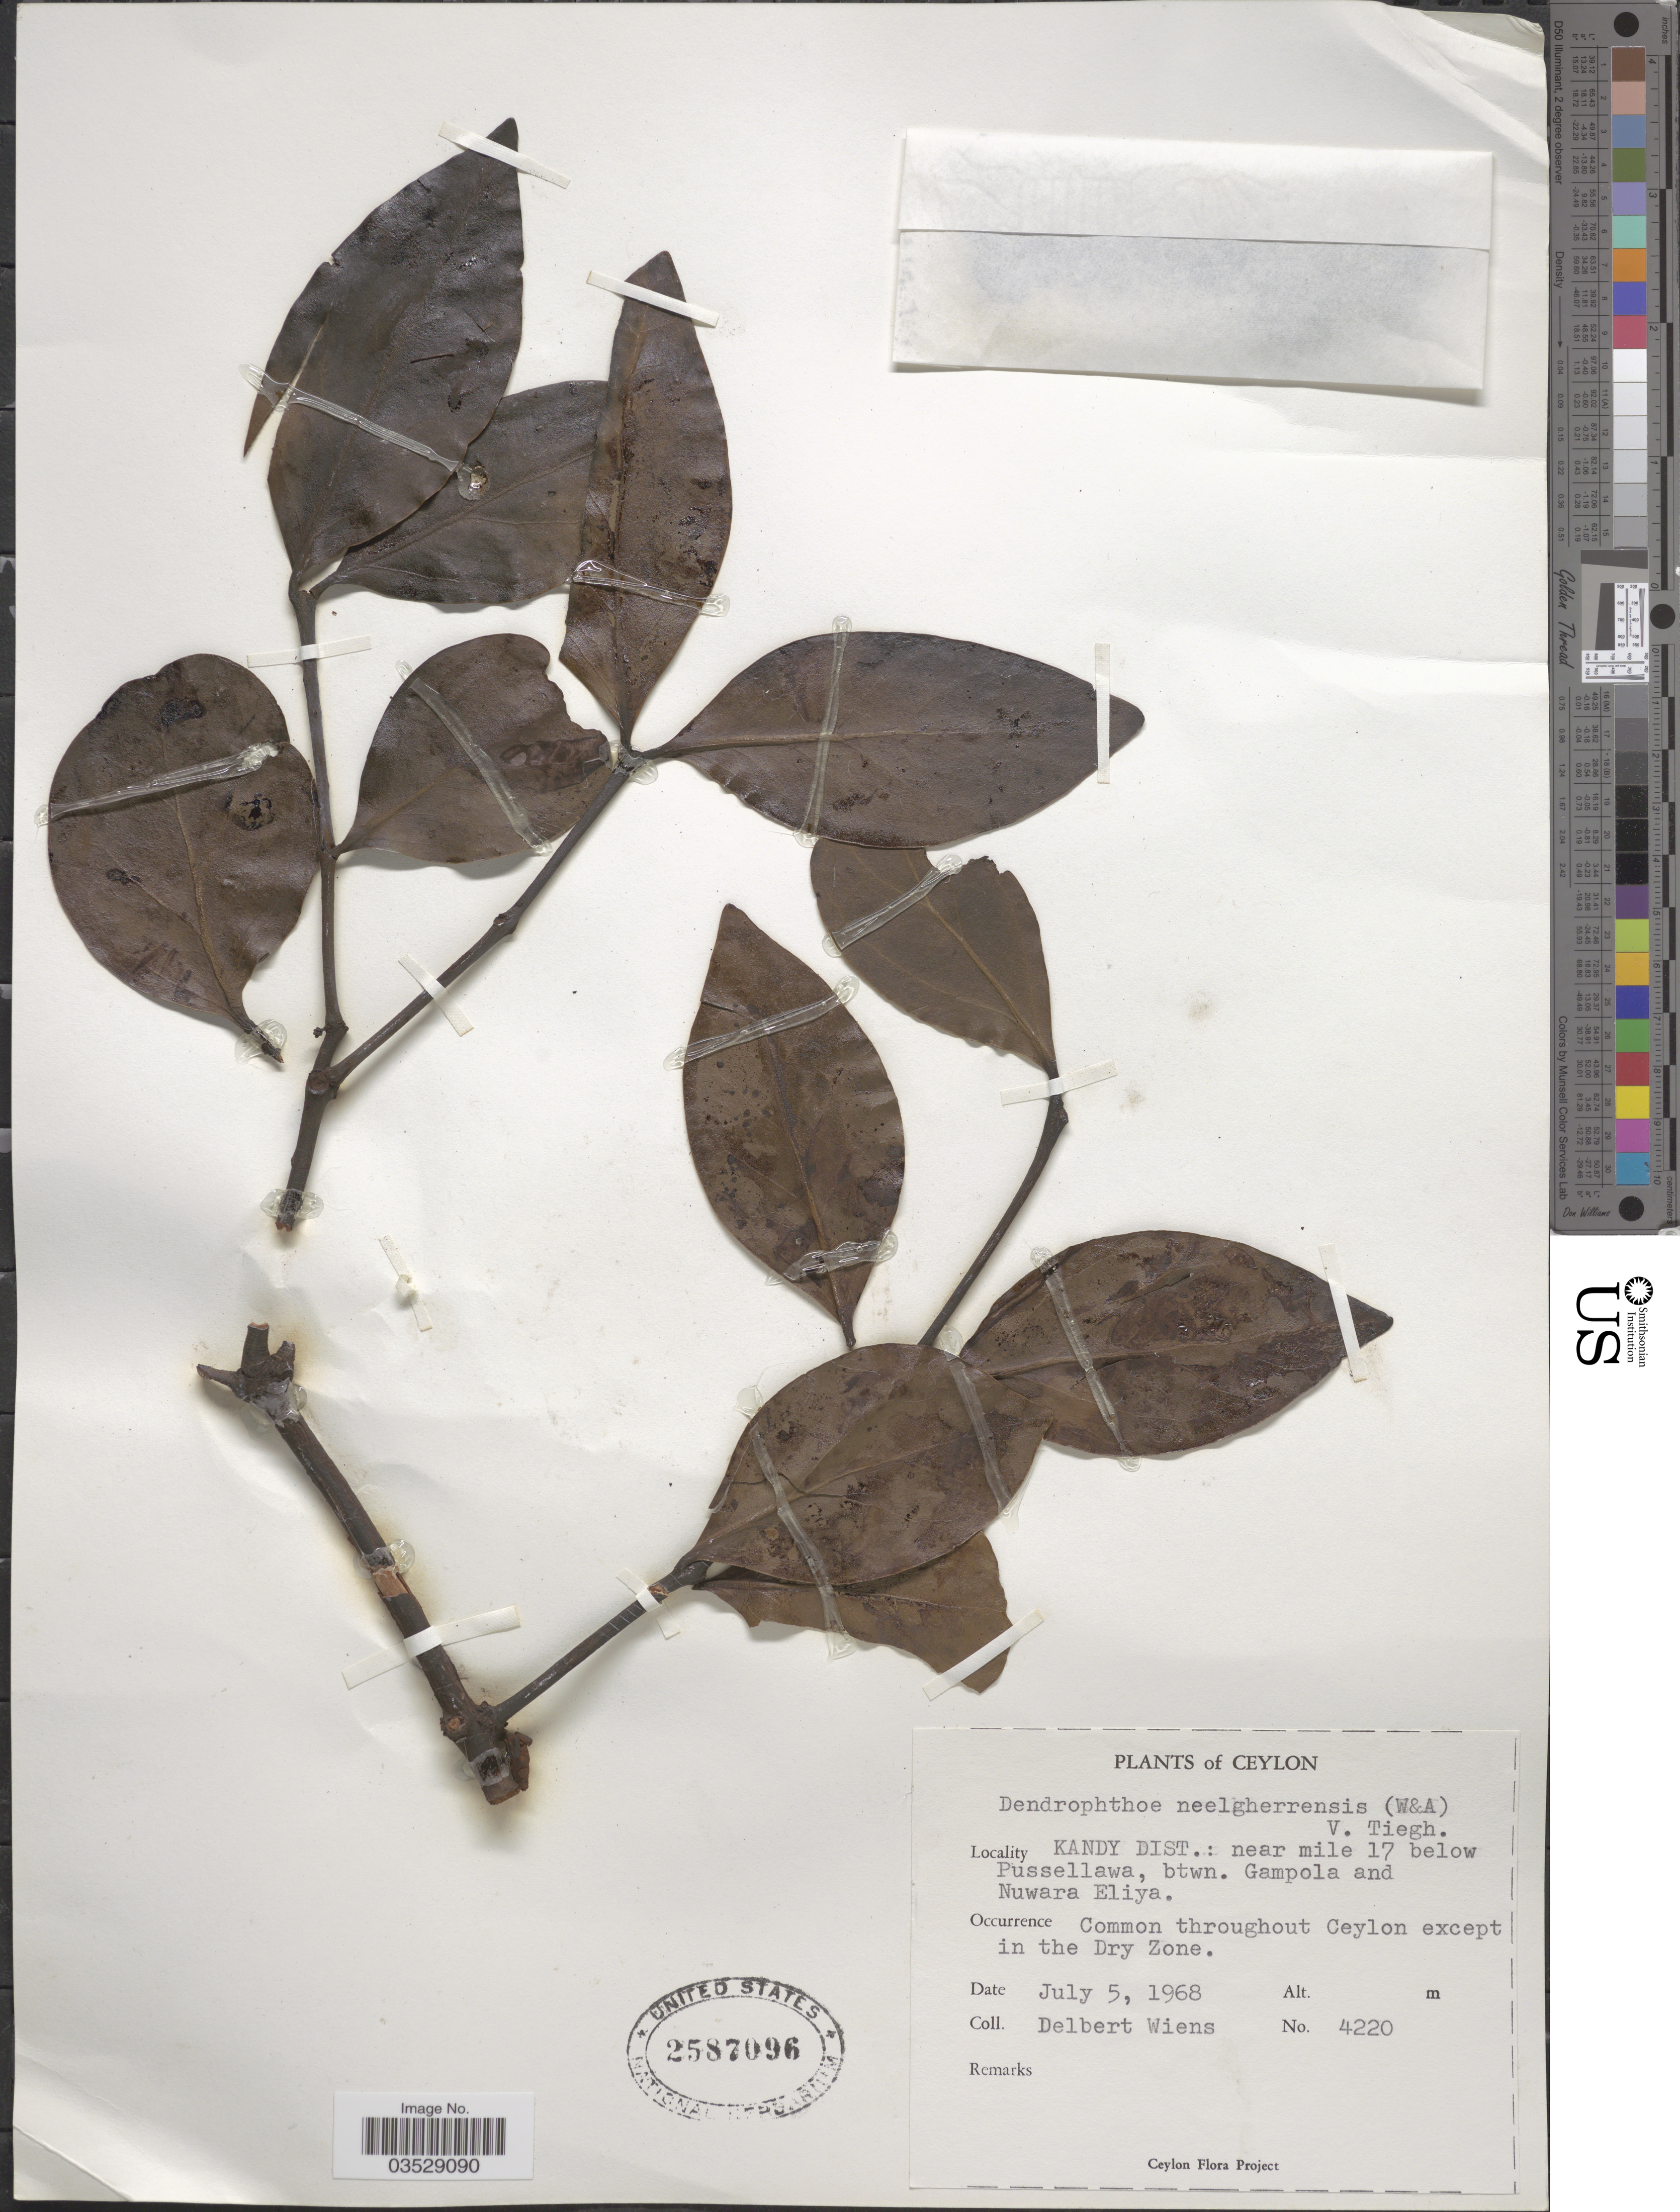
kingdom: Plantae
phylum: Tracheophyta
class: Magnoliopsida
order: Santalales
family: Loranthaceae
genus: Dendrophthoe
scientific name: Dendrophthoe trigona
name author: (Wight & Arn.) Danser ex Santapau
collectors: D. Wiens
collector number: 4220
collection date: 1968-07-05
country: Sri Lanka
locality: Ceylon. Kandy Dist.: near mile 17 below Pussellawa, btwn. Gampola and Nuwara Eliya. Througout Ceylon.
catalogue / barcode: US 2587096